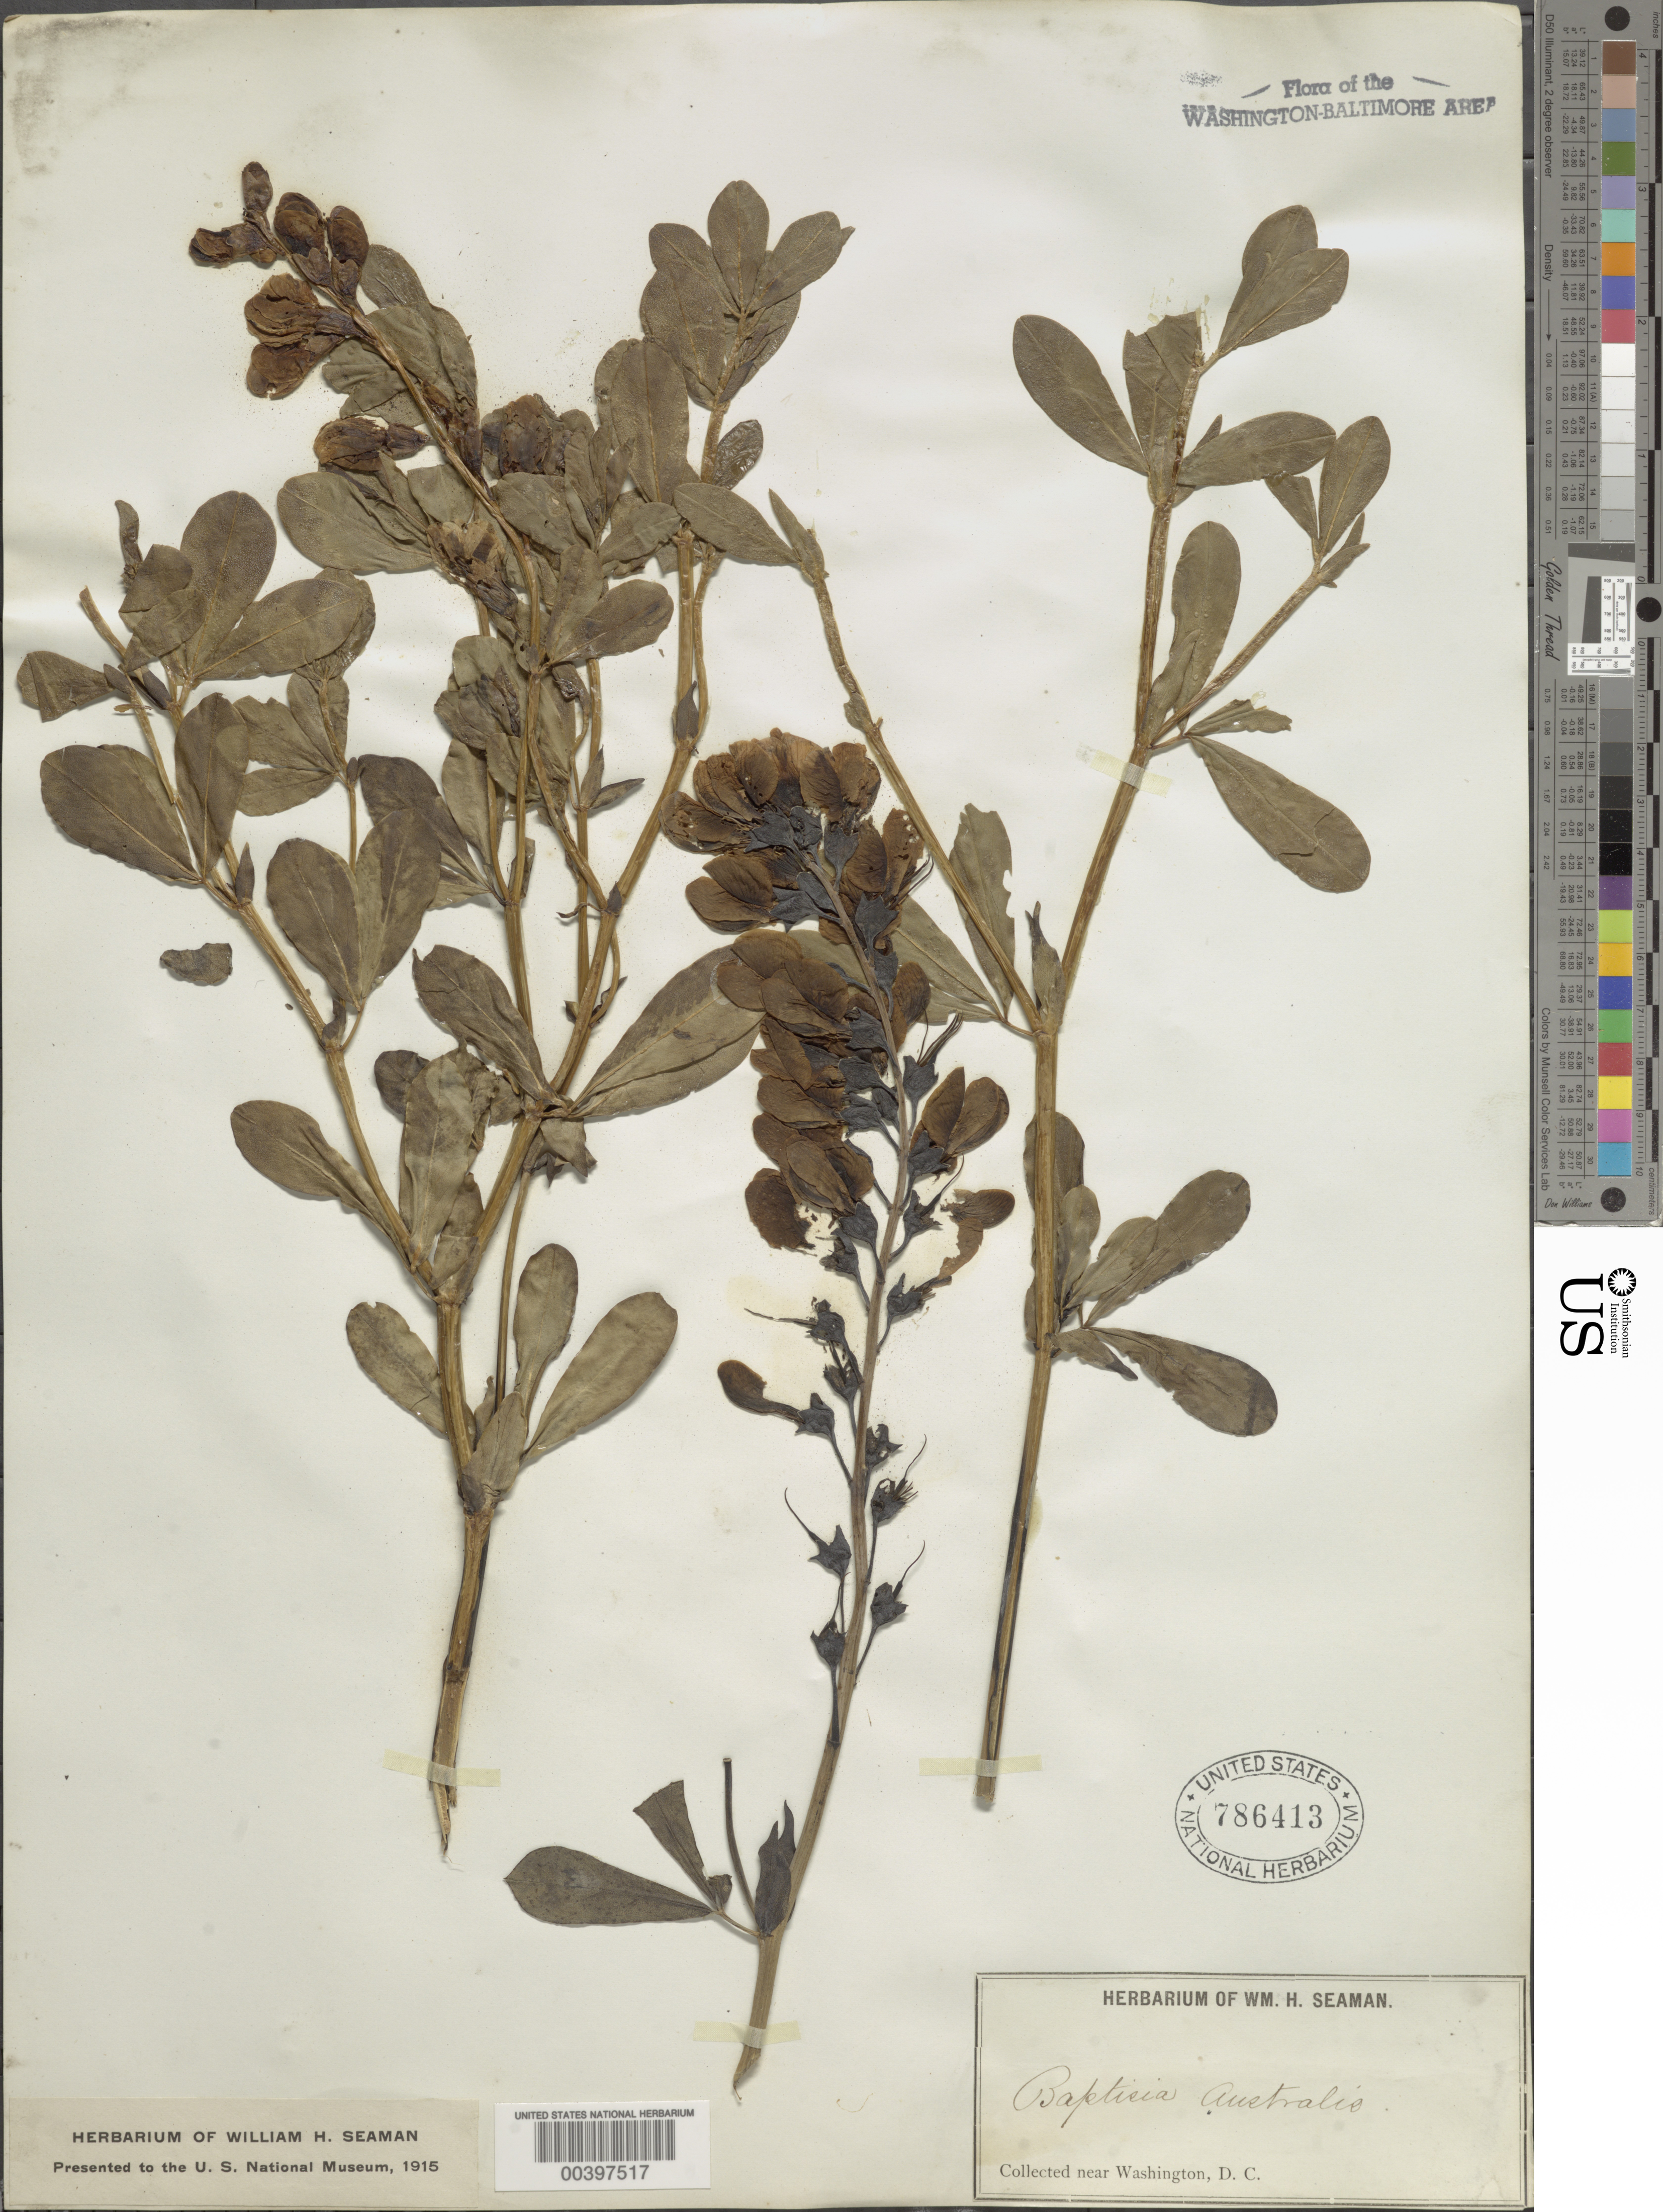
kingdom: Plantae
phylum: Tracheophyta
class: Magnoliopsida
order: Fabales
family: Fabaceae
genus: Baptisia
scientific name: Baptisia australis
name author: (L.) R. Br.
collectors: W. Seaman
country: United States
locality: Near Washington DC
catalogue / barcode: US 786413